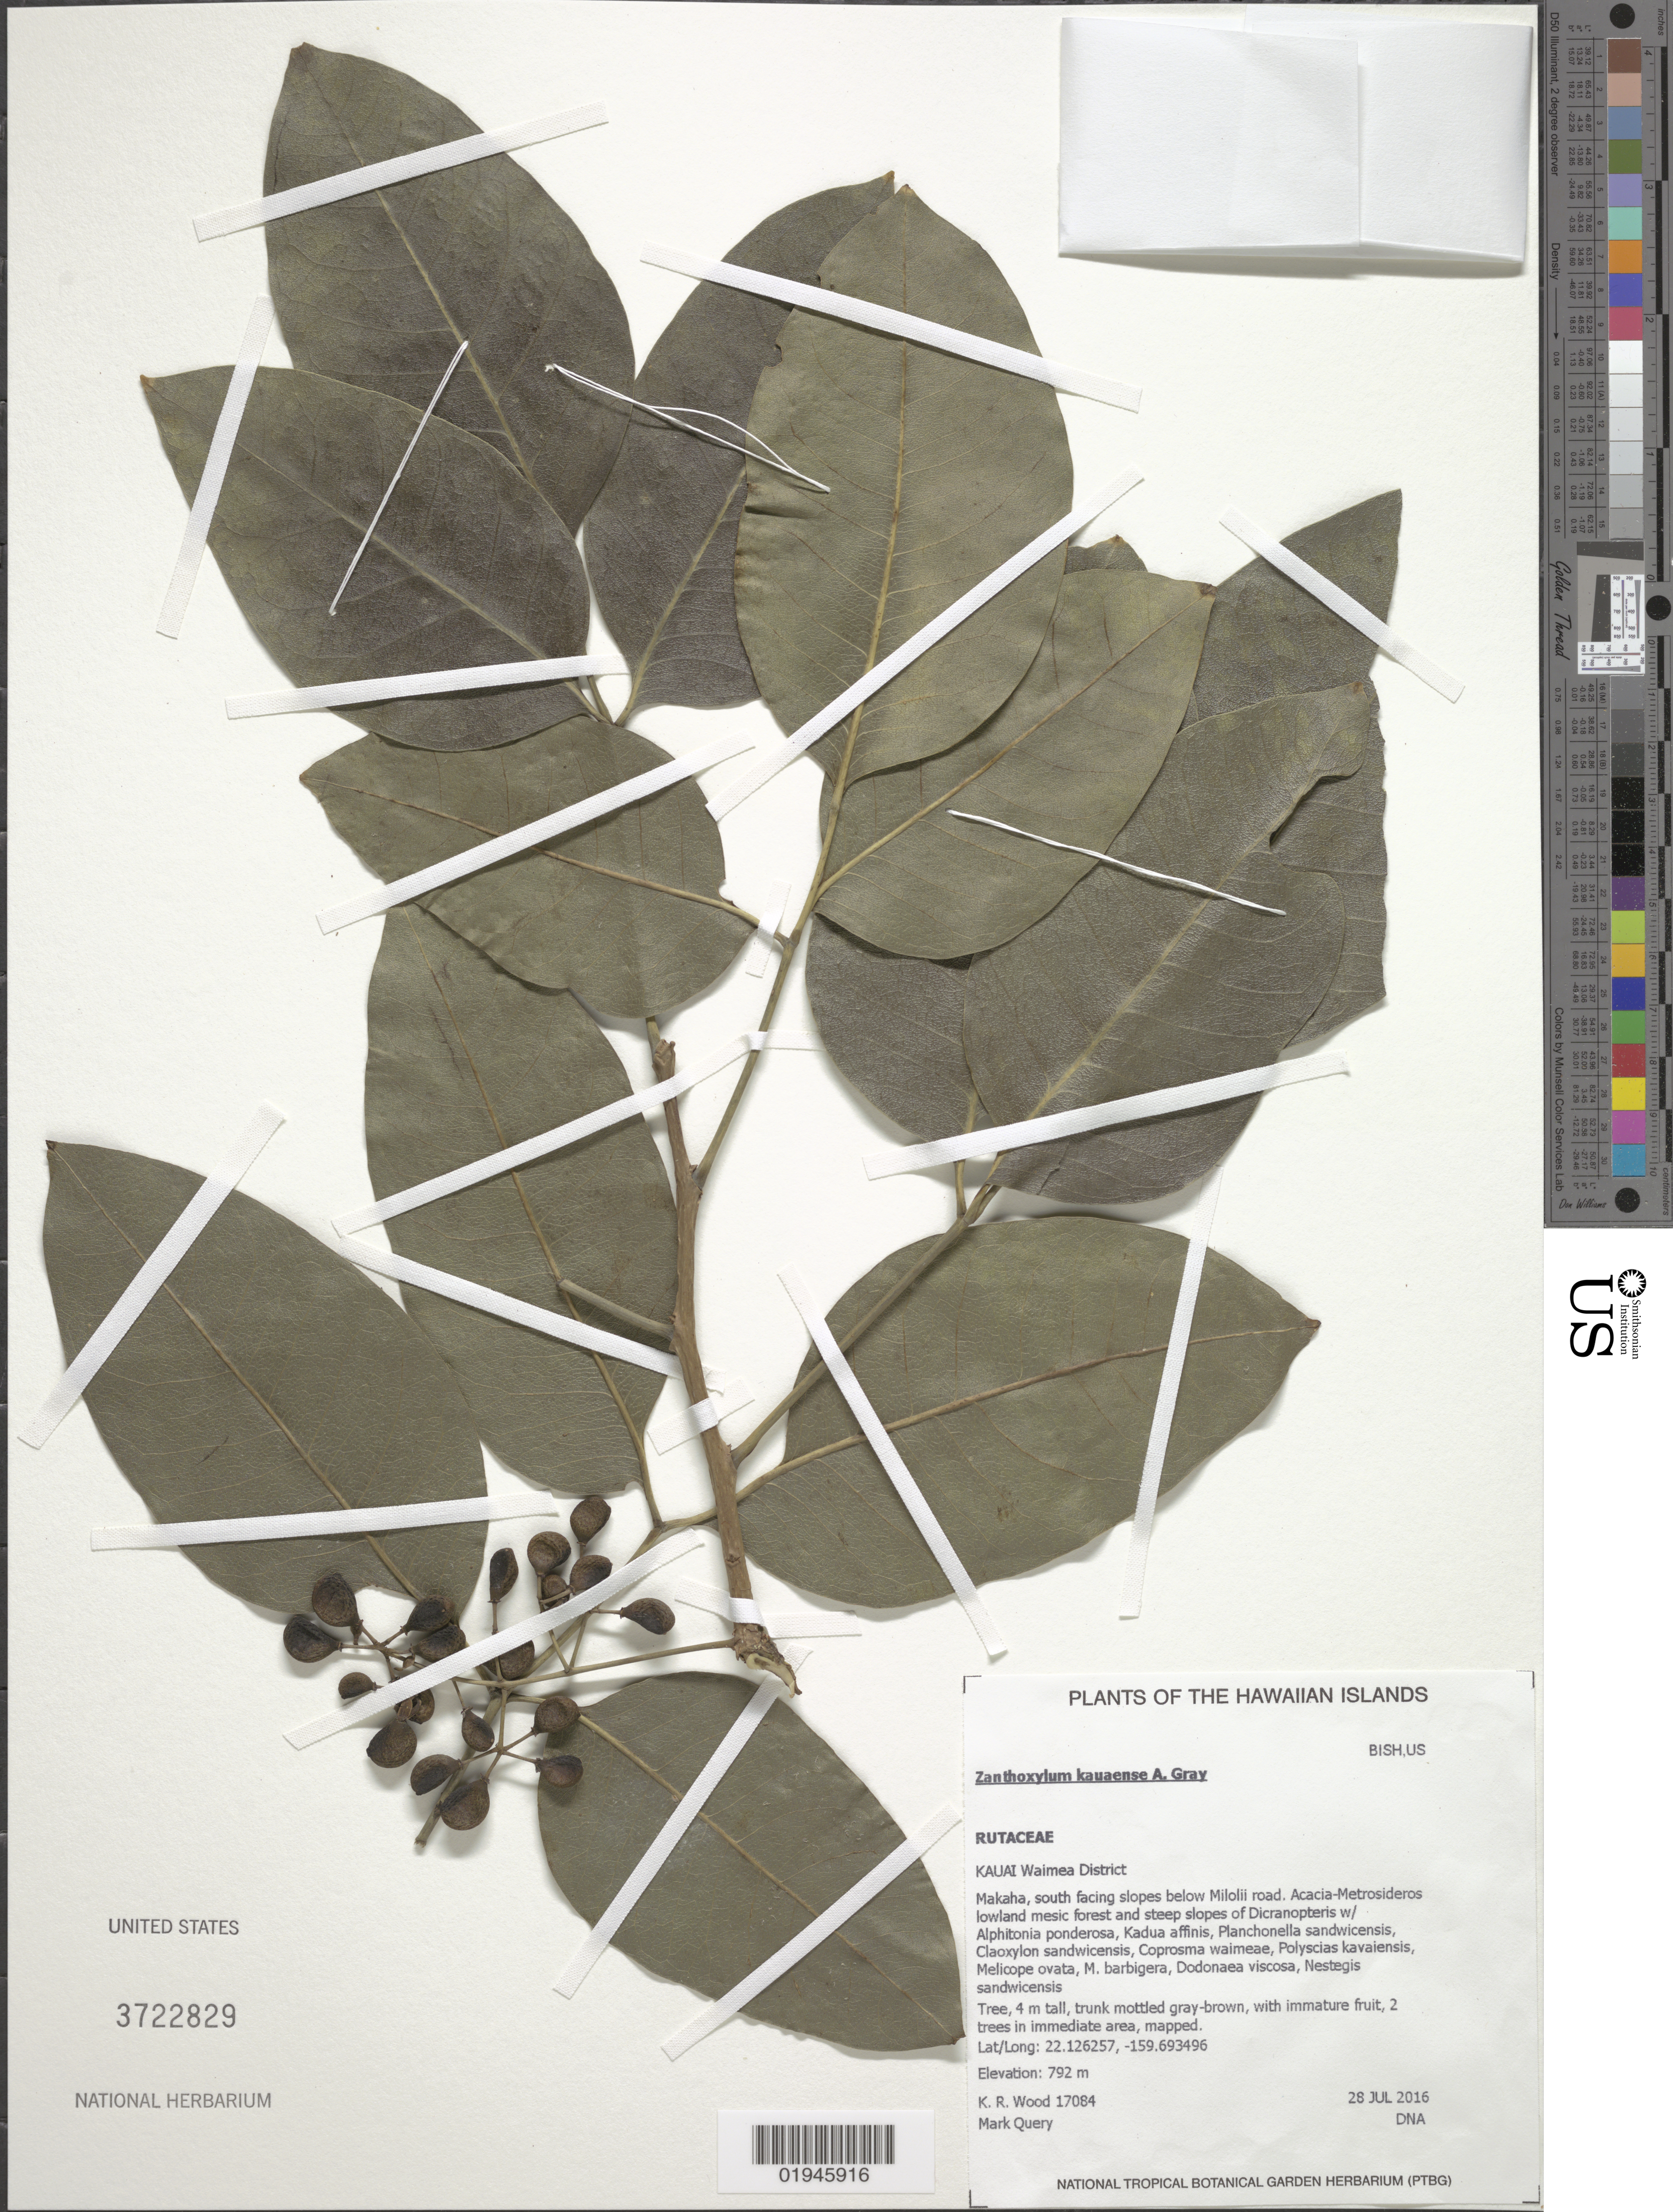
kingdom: Plantae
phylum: Tracheophyta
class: Magnoliopsida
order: Sapindales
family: Rutaceae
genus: Zanthoxylum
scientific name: Zanthoxylum kauaense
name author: A. Gray in Wilkes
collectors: K. R. Wood & M. Query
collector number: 17084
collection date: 2016-07-28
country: United States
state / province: Hawaii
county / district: Kauai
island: Kaua'i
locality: Waimea District, Makaha, south facing slopes below Milolii Road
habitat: Lowland mesic forest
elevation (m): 792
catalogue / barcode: US 3722829